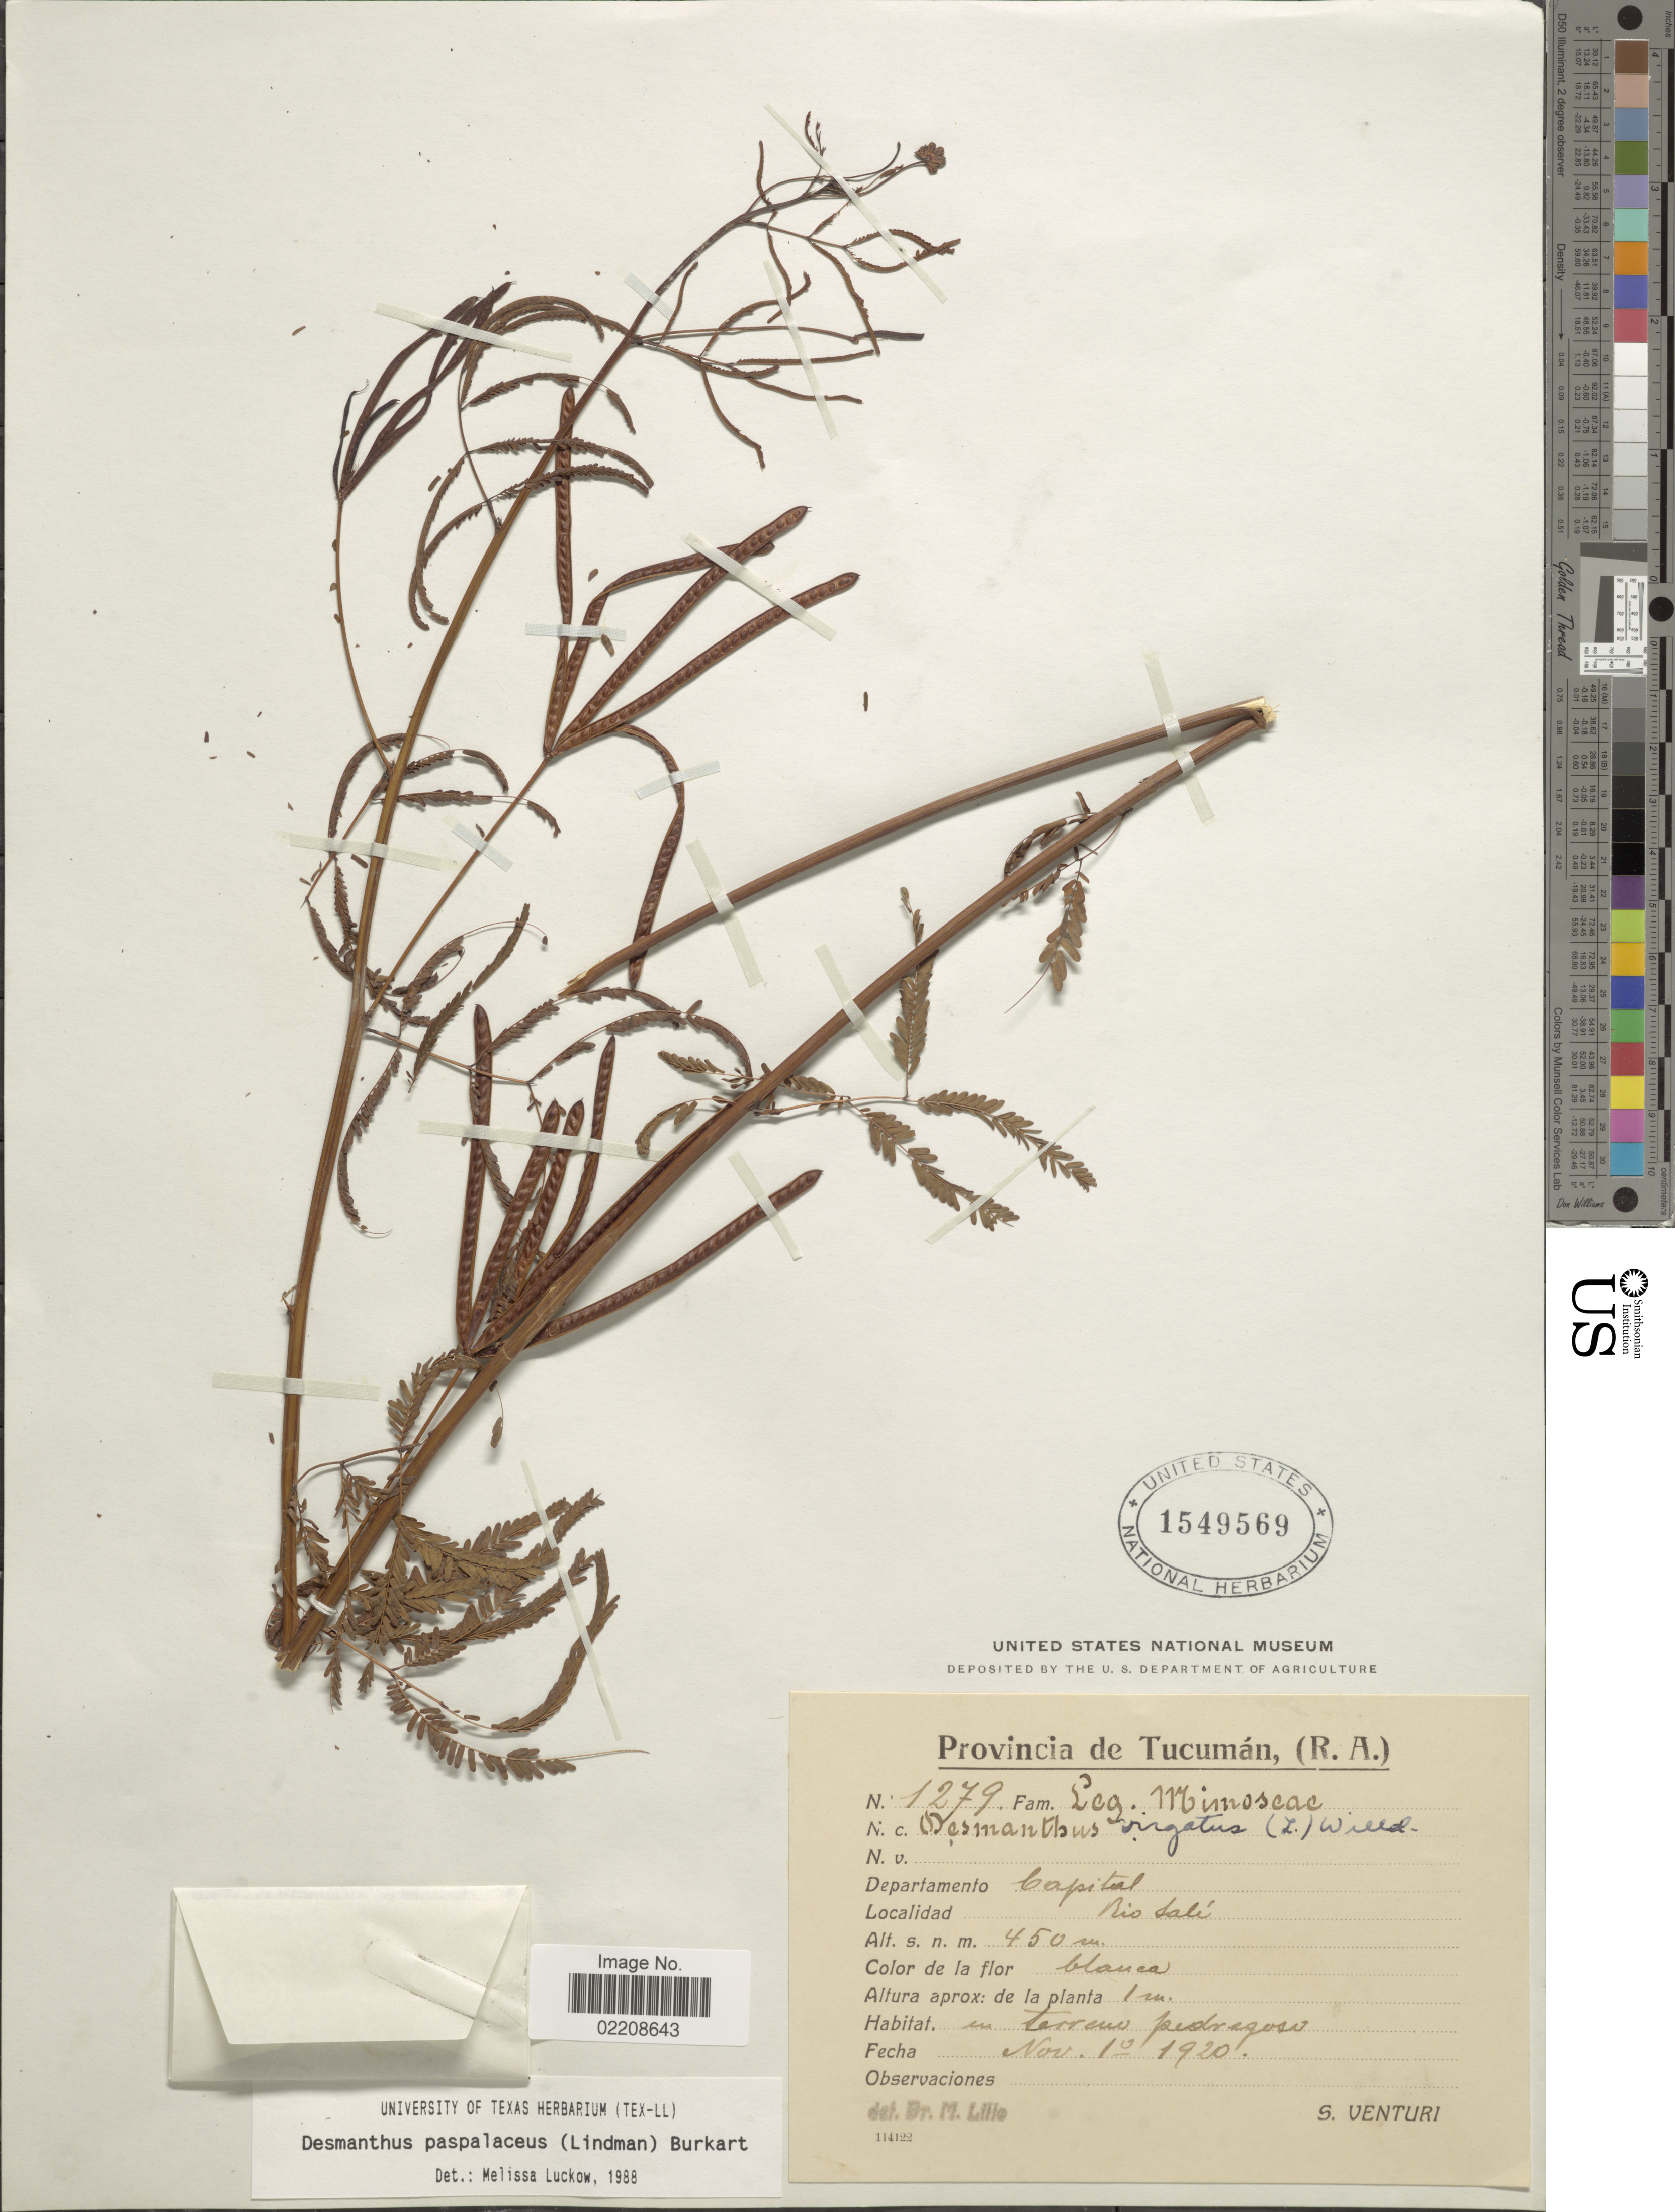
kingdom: Plantae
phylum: Tracheophyta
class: Magnoliopsida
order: Fabales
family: Fabaceae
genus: Desmanthus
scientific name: Desmanthus paspalaceus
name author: (Lindm.) Burkart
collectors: S. Venturi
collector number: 1279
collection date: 1920-11-01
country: Argentina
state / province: Tucuman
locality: Provincia de Tucumán, (R.A.)., Departamento Capital. Rio Sali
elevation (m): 450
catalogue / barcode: US 1549569